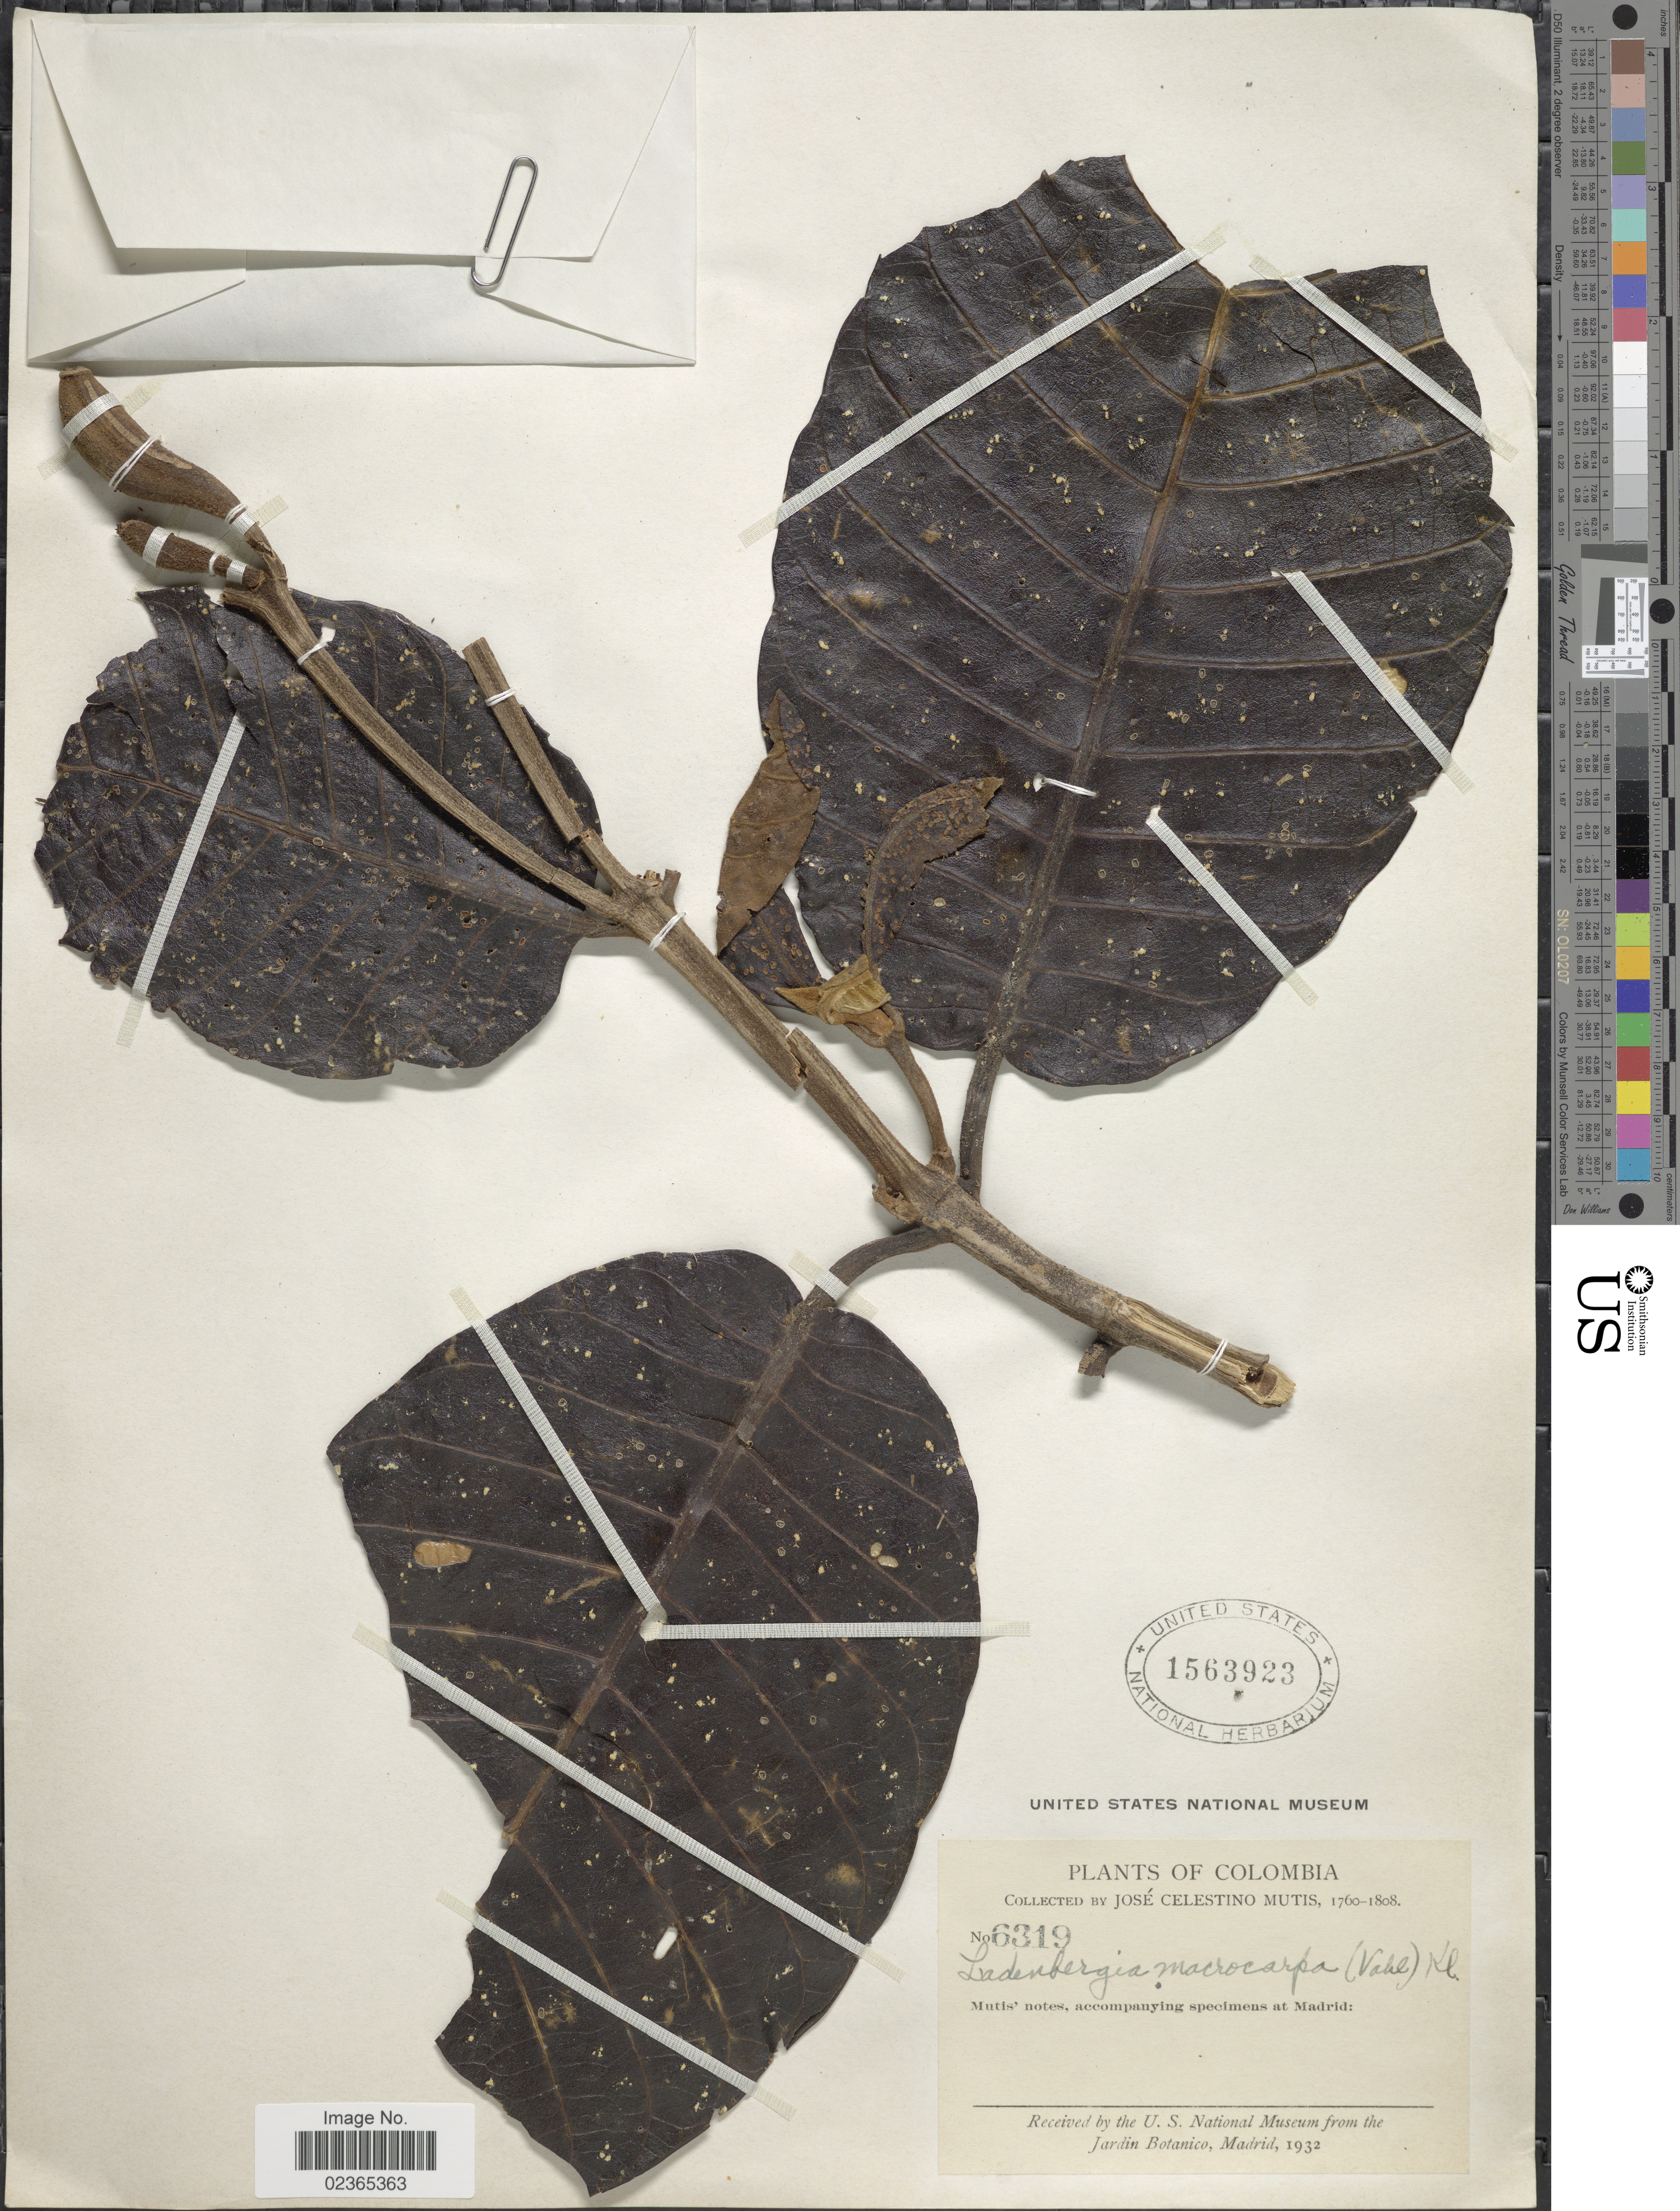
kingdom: Plantae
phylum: Tracheophyta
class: Magnoliopsida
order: Gentianales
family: Rubiaceae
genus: Ladenbergia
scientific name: Ladenbergia macrocarpa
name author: (Vahl) Klotzsch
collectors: J. C. B. Mutis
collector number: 6319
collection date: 1760/1808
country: Colombia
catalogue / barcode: US 1563923